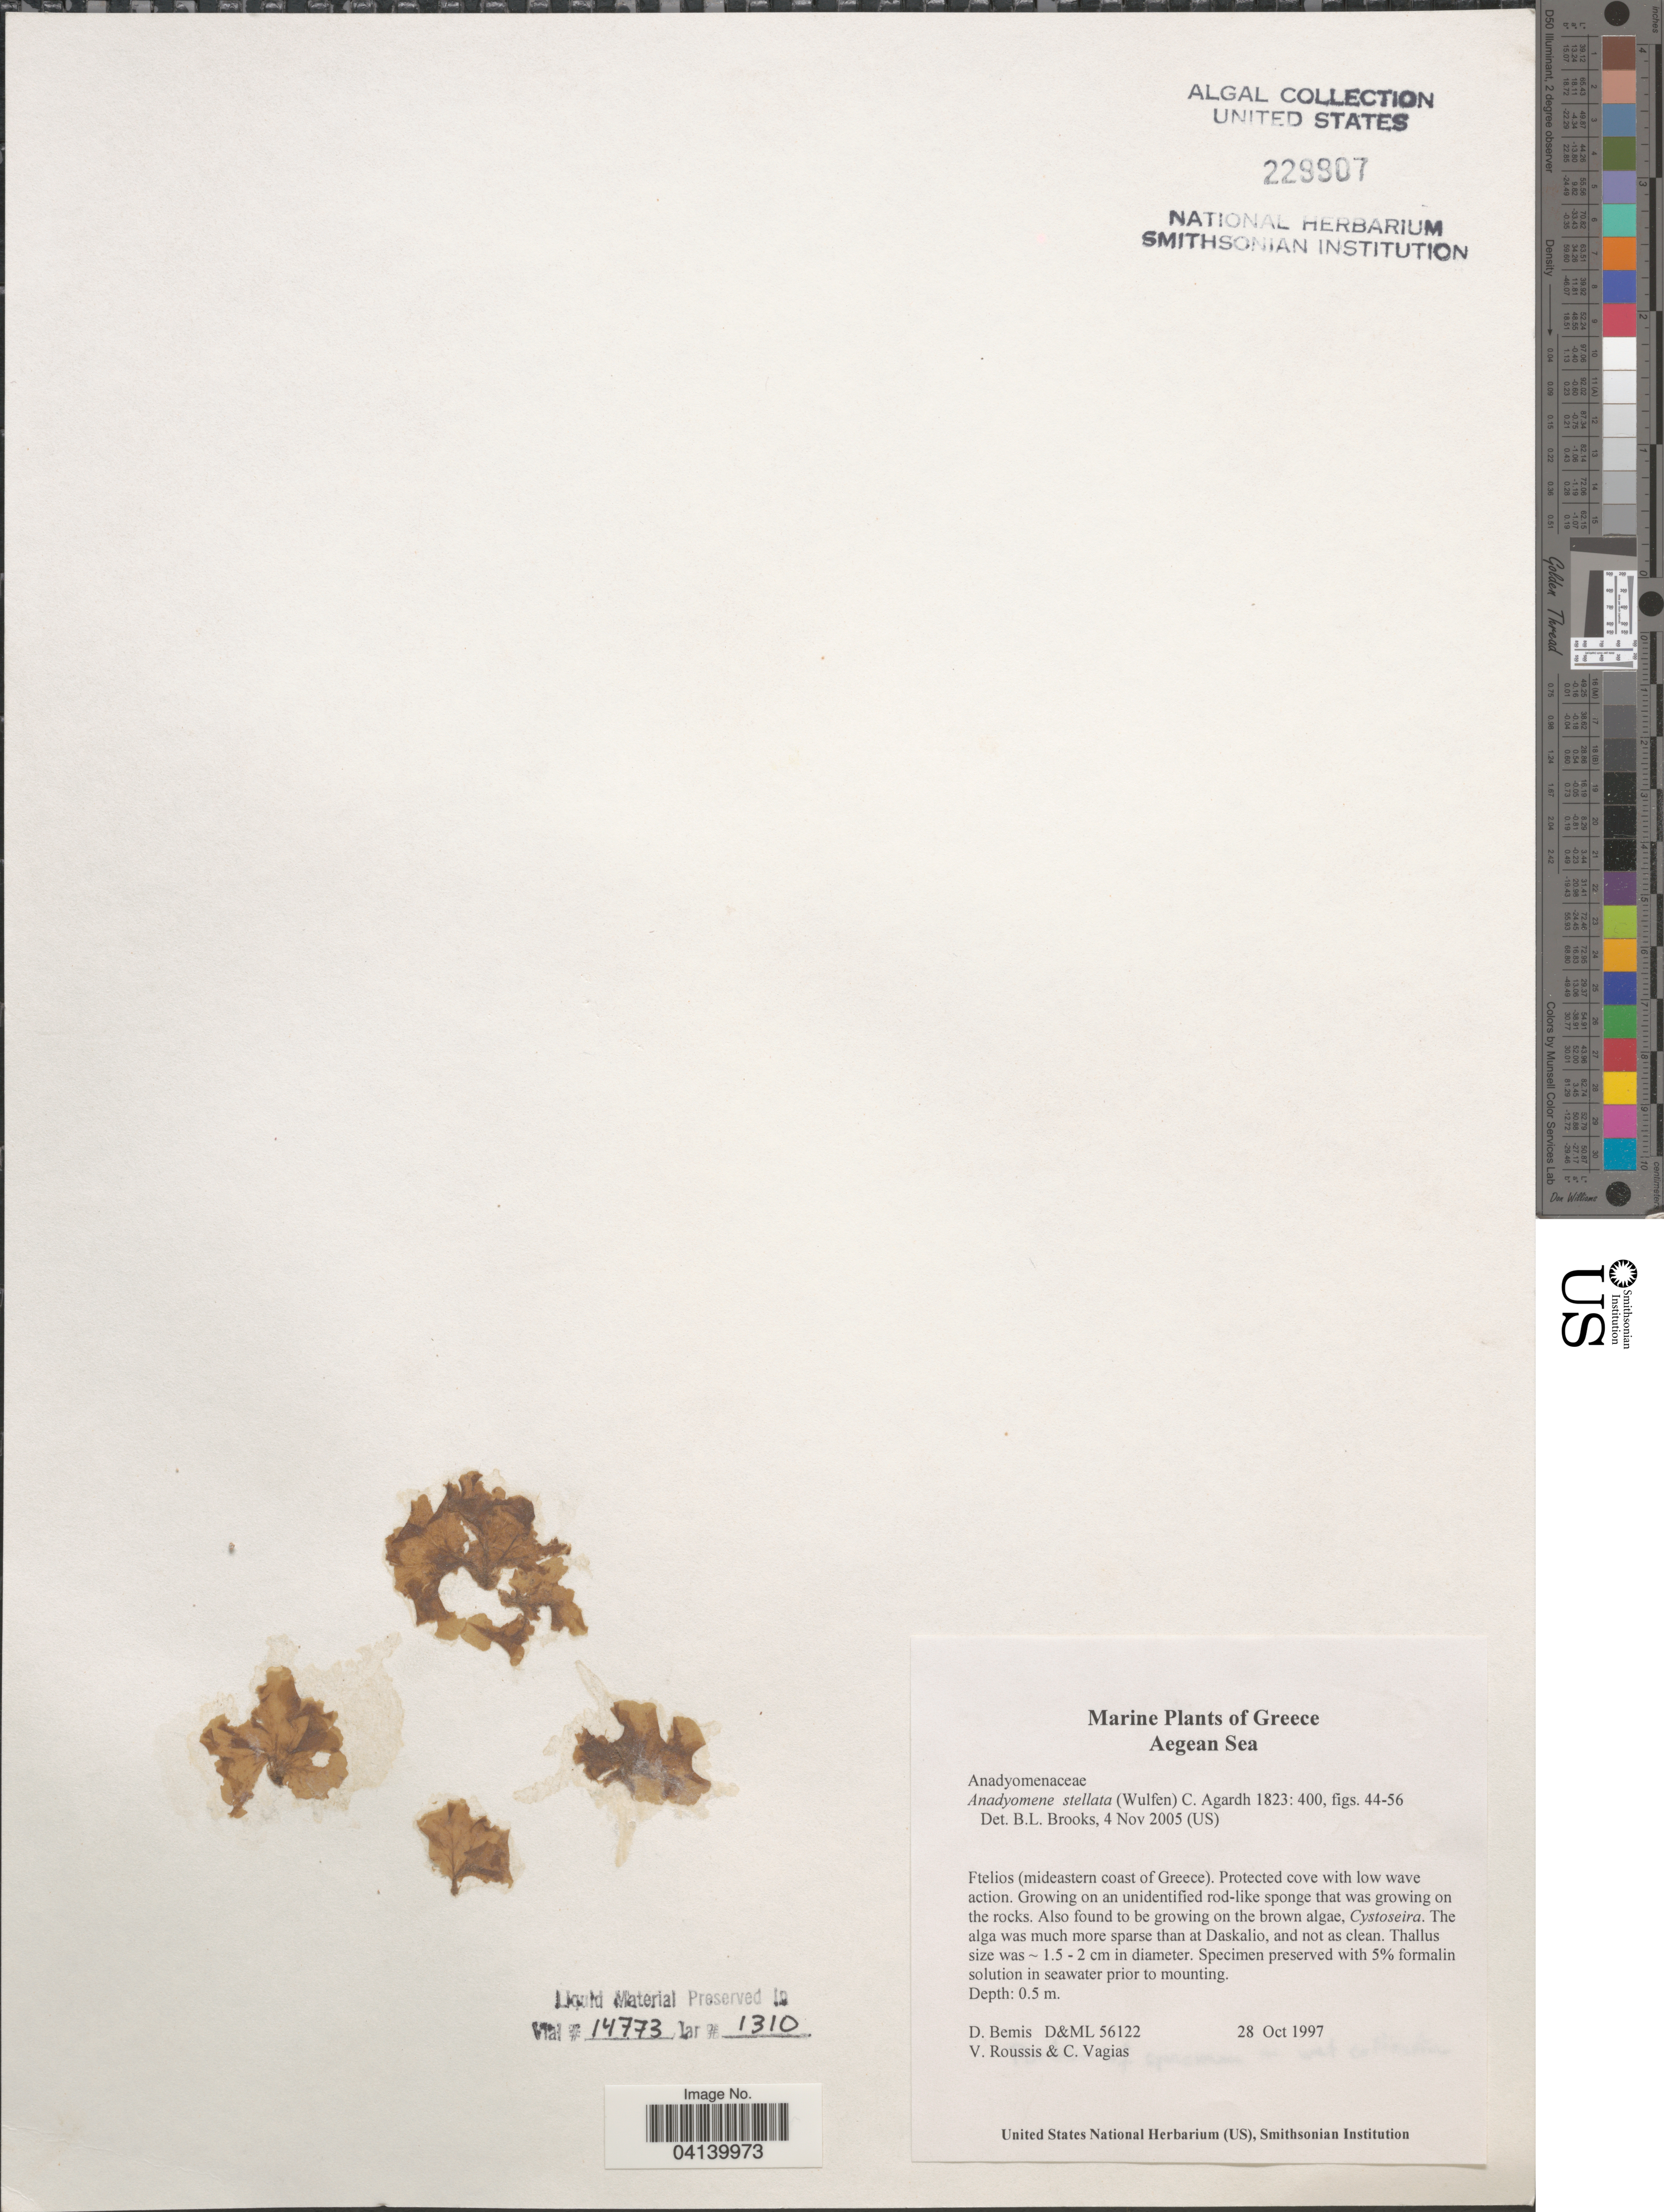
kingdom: Plantae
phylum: Chlorophyta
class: Ulvophyceae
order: Cladophorales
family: Anadyomenaceae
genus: Anadyomene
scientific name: Anadyomene stellata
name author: (Wulfen) C. Agardh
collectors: D. Bemis, V. Roussis & C. Vagias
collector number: D&ML56122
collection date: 1997-10-28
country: Greece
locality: Aegean Sea. Ftelios (mideastern coast of Greece).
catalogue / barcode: US 229907